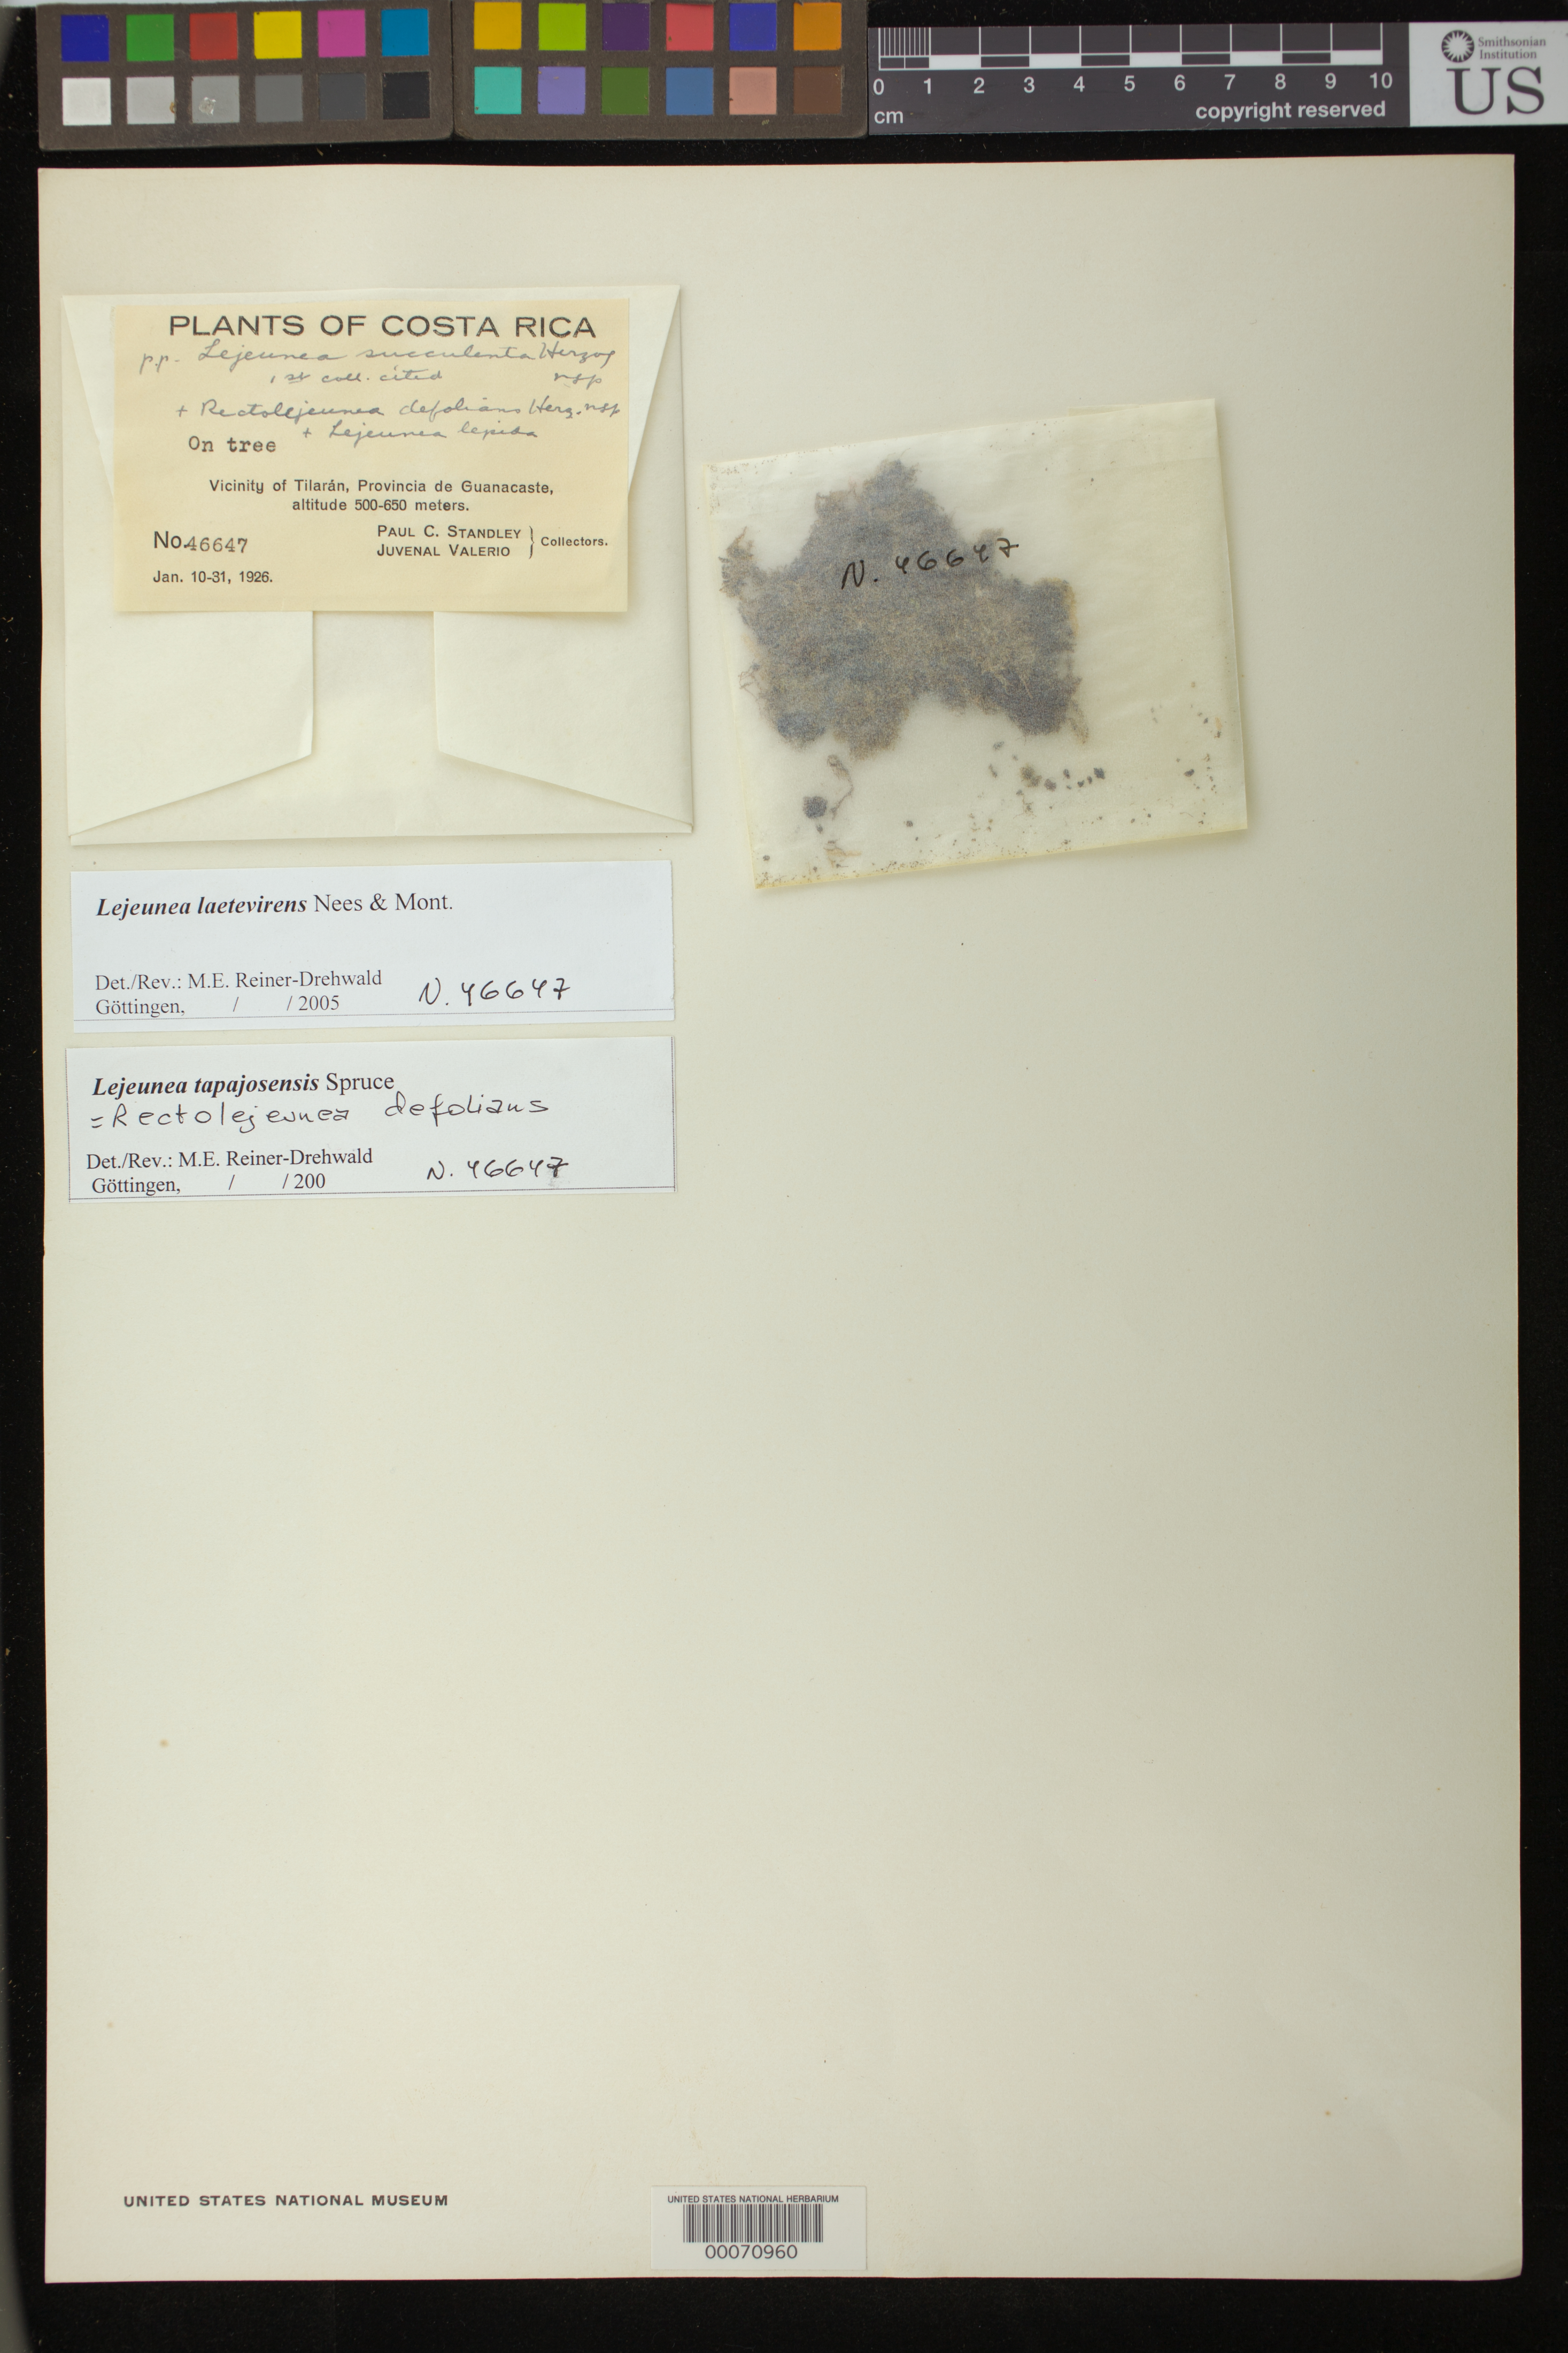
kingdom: Plantae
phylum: Marchantiophyta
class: Jungermanniopsida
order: Porellales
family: Lejeuneaceae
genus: Rectolejeunea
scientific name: Rectolejeunea defolians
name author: Herzog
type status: Type Collection; Syntype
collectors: P. C. Standley & J. Valerio R.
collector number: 46647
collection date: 1926-01-10/1926-01-31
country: Costa Rica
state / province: Guanacaste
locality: Vicinity of Tilarán, Provincia de Guanacaste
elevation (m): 500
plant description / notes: Single packet but as annotated, apparently contains mixture of several taxa. Type of 2 names?